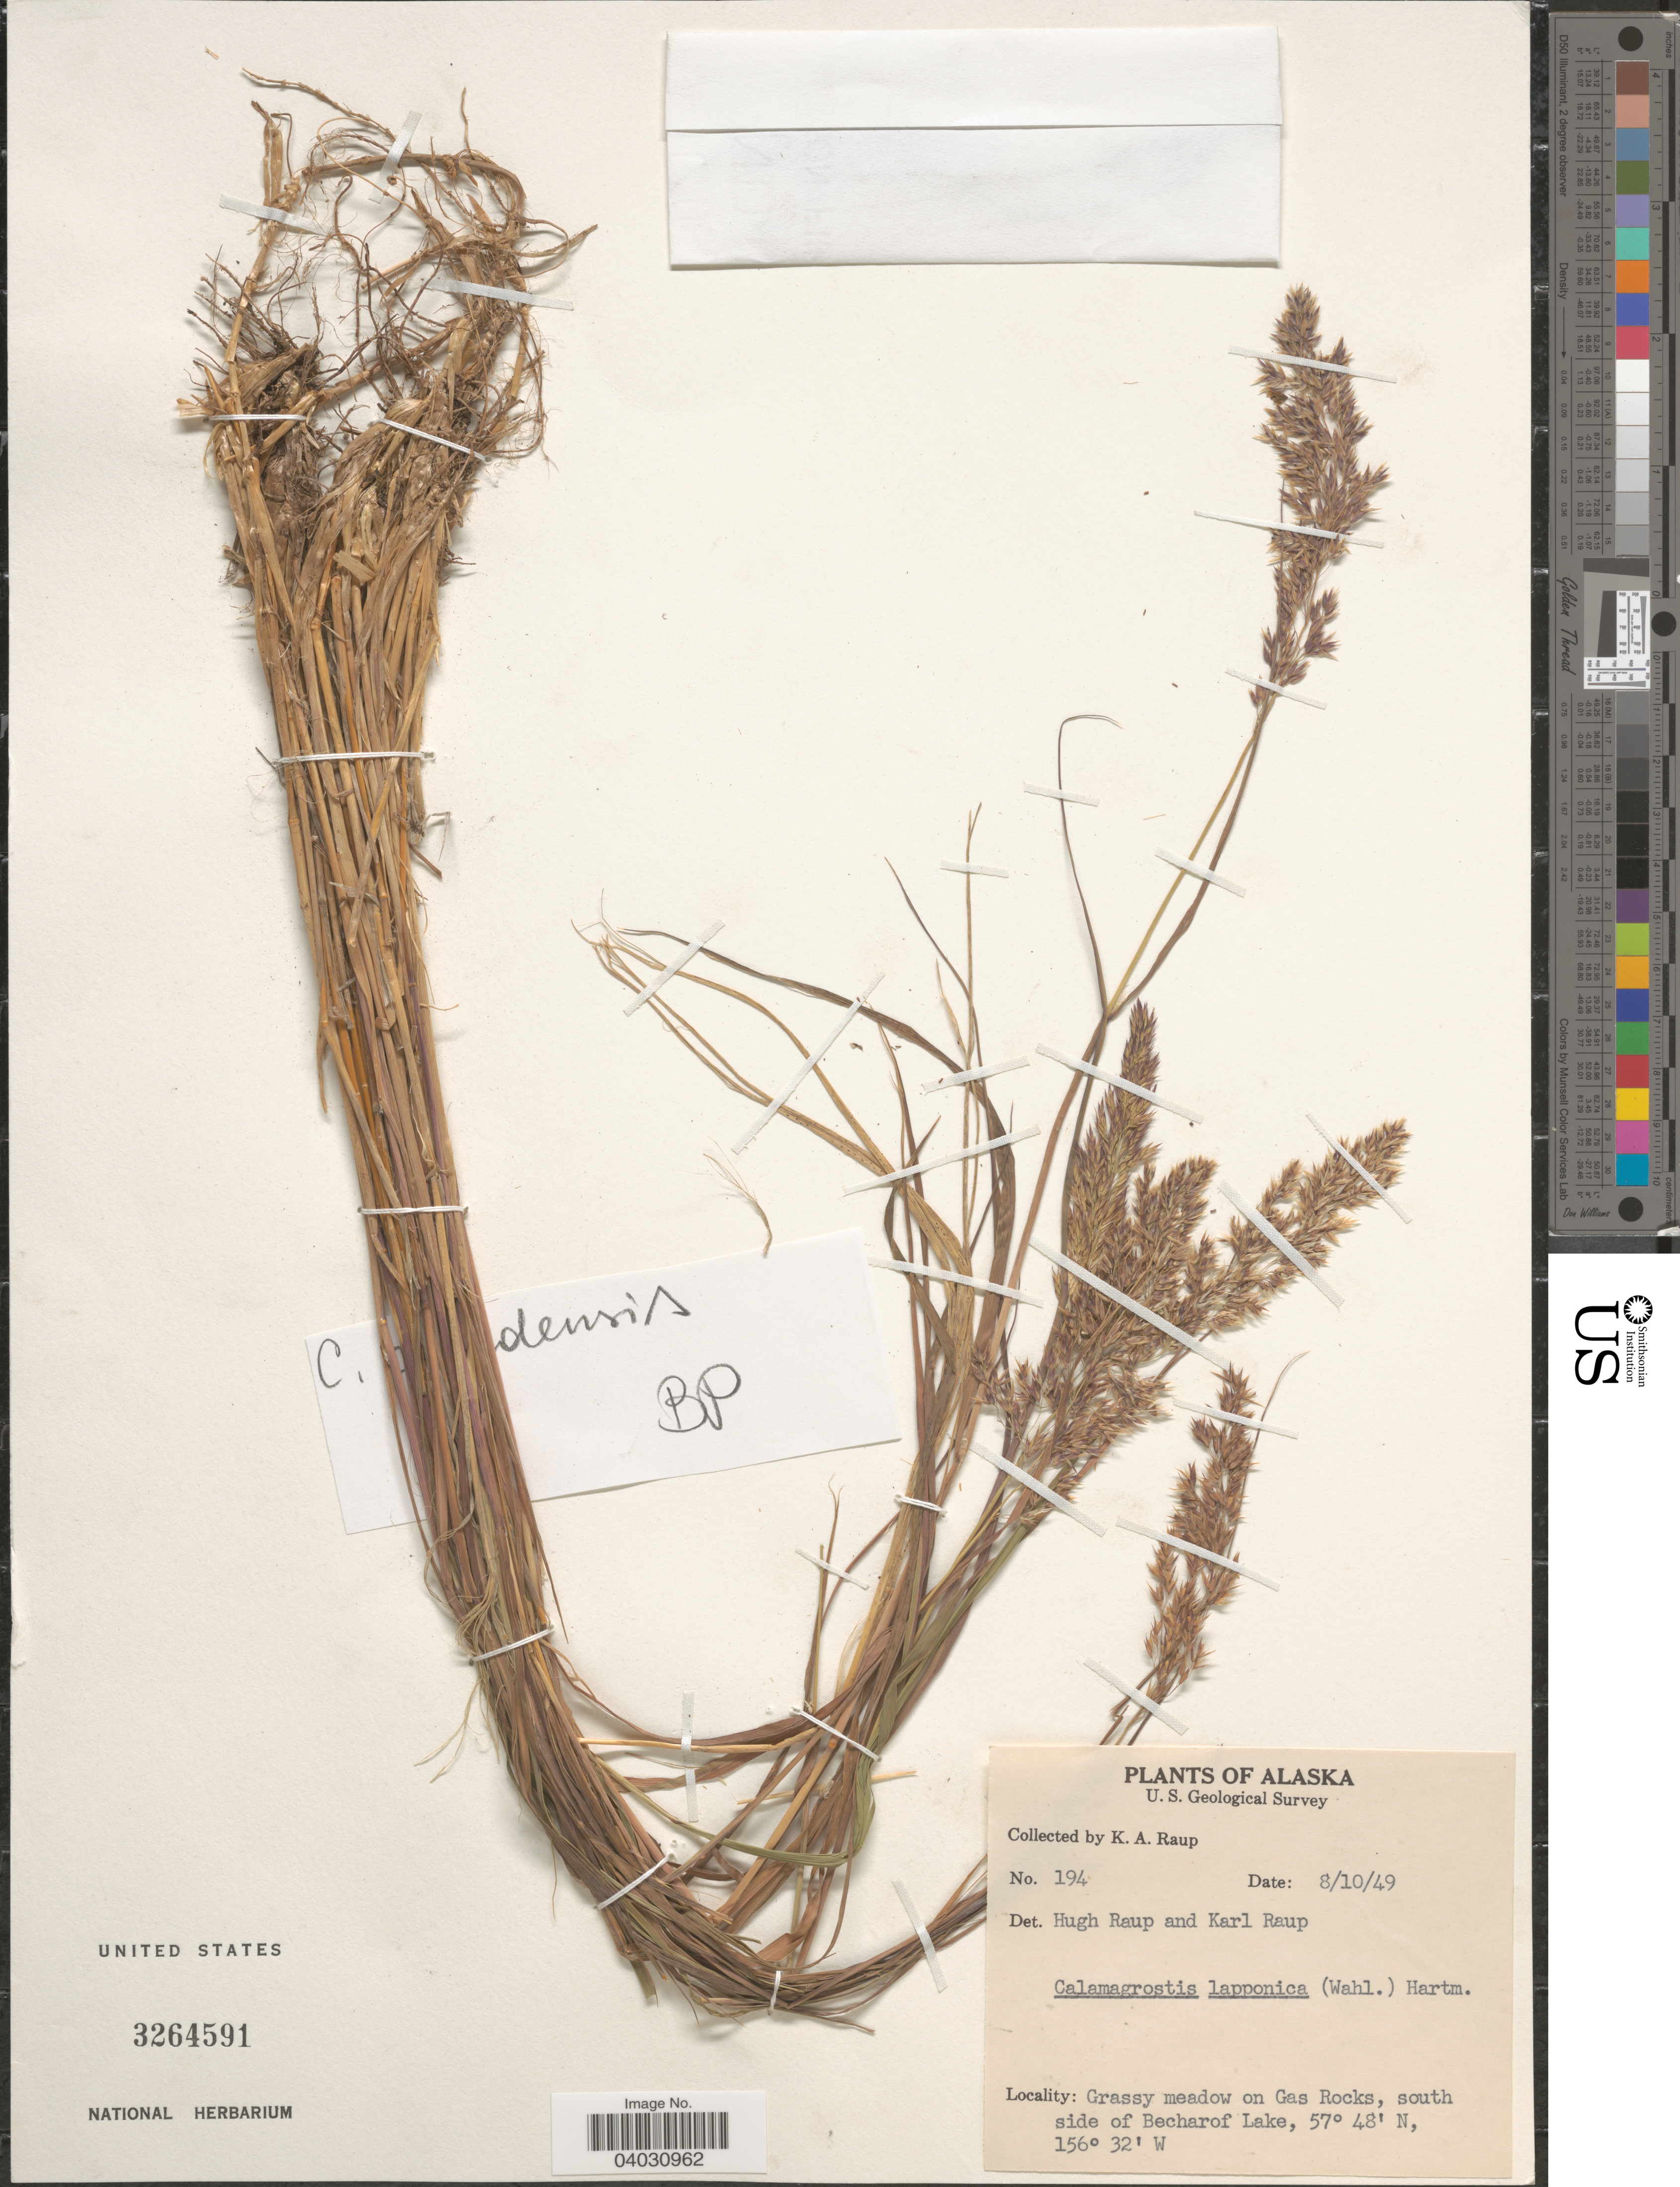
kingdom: Plantae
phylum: Tracheophyta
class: Liliopsida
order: Poales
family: Poaceae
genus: Calamagrostis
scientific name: Calamagrostis sp.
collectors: K. Raup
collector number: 194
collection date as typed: Transcribed d/m/y: 10/8/49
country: United States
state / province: Alaska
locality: Grassy meadow on Gas Rocks, south side of Becharof Lake.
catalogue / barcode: US 3264591